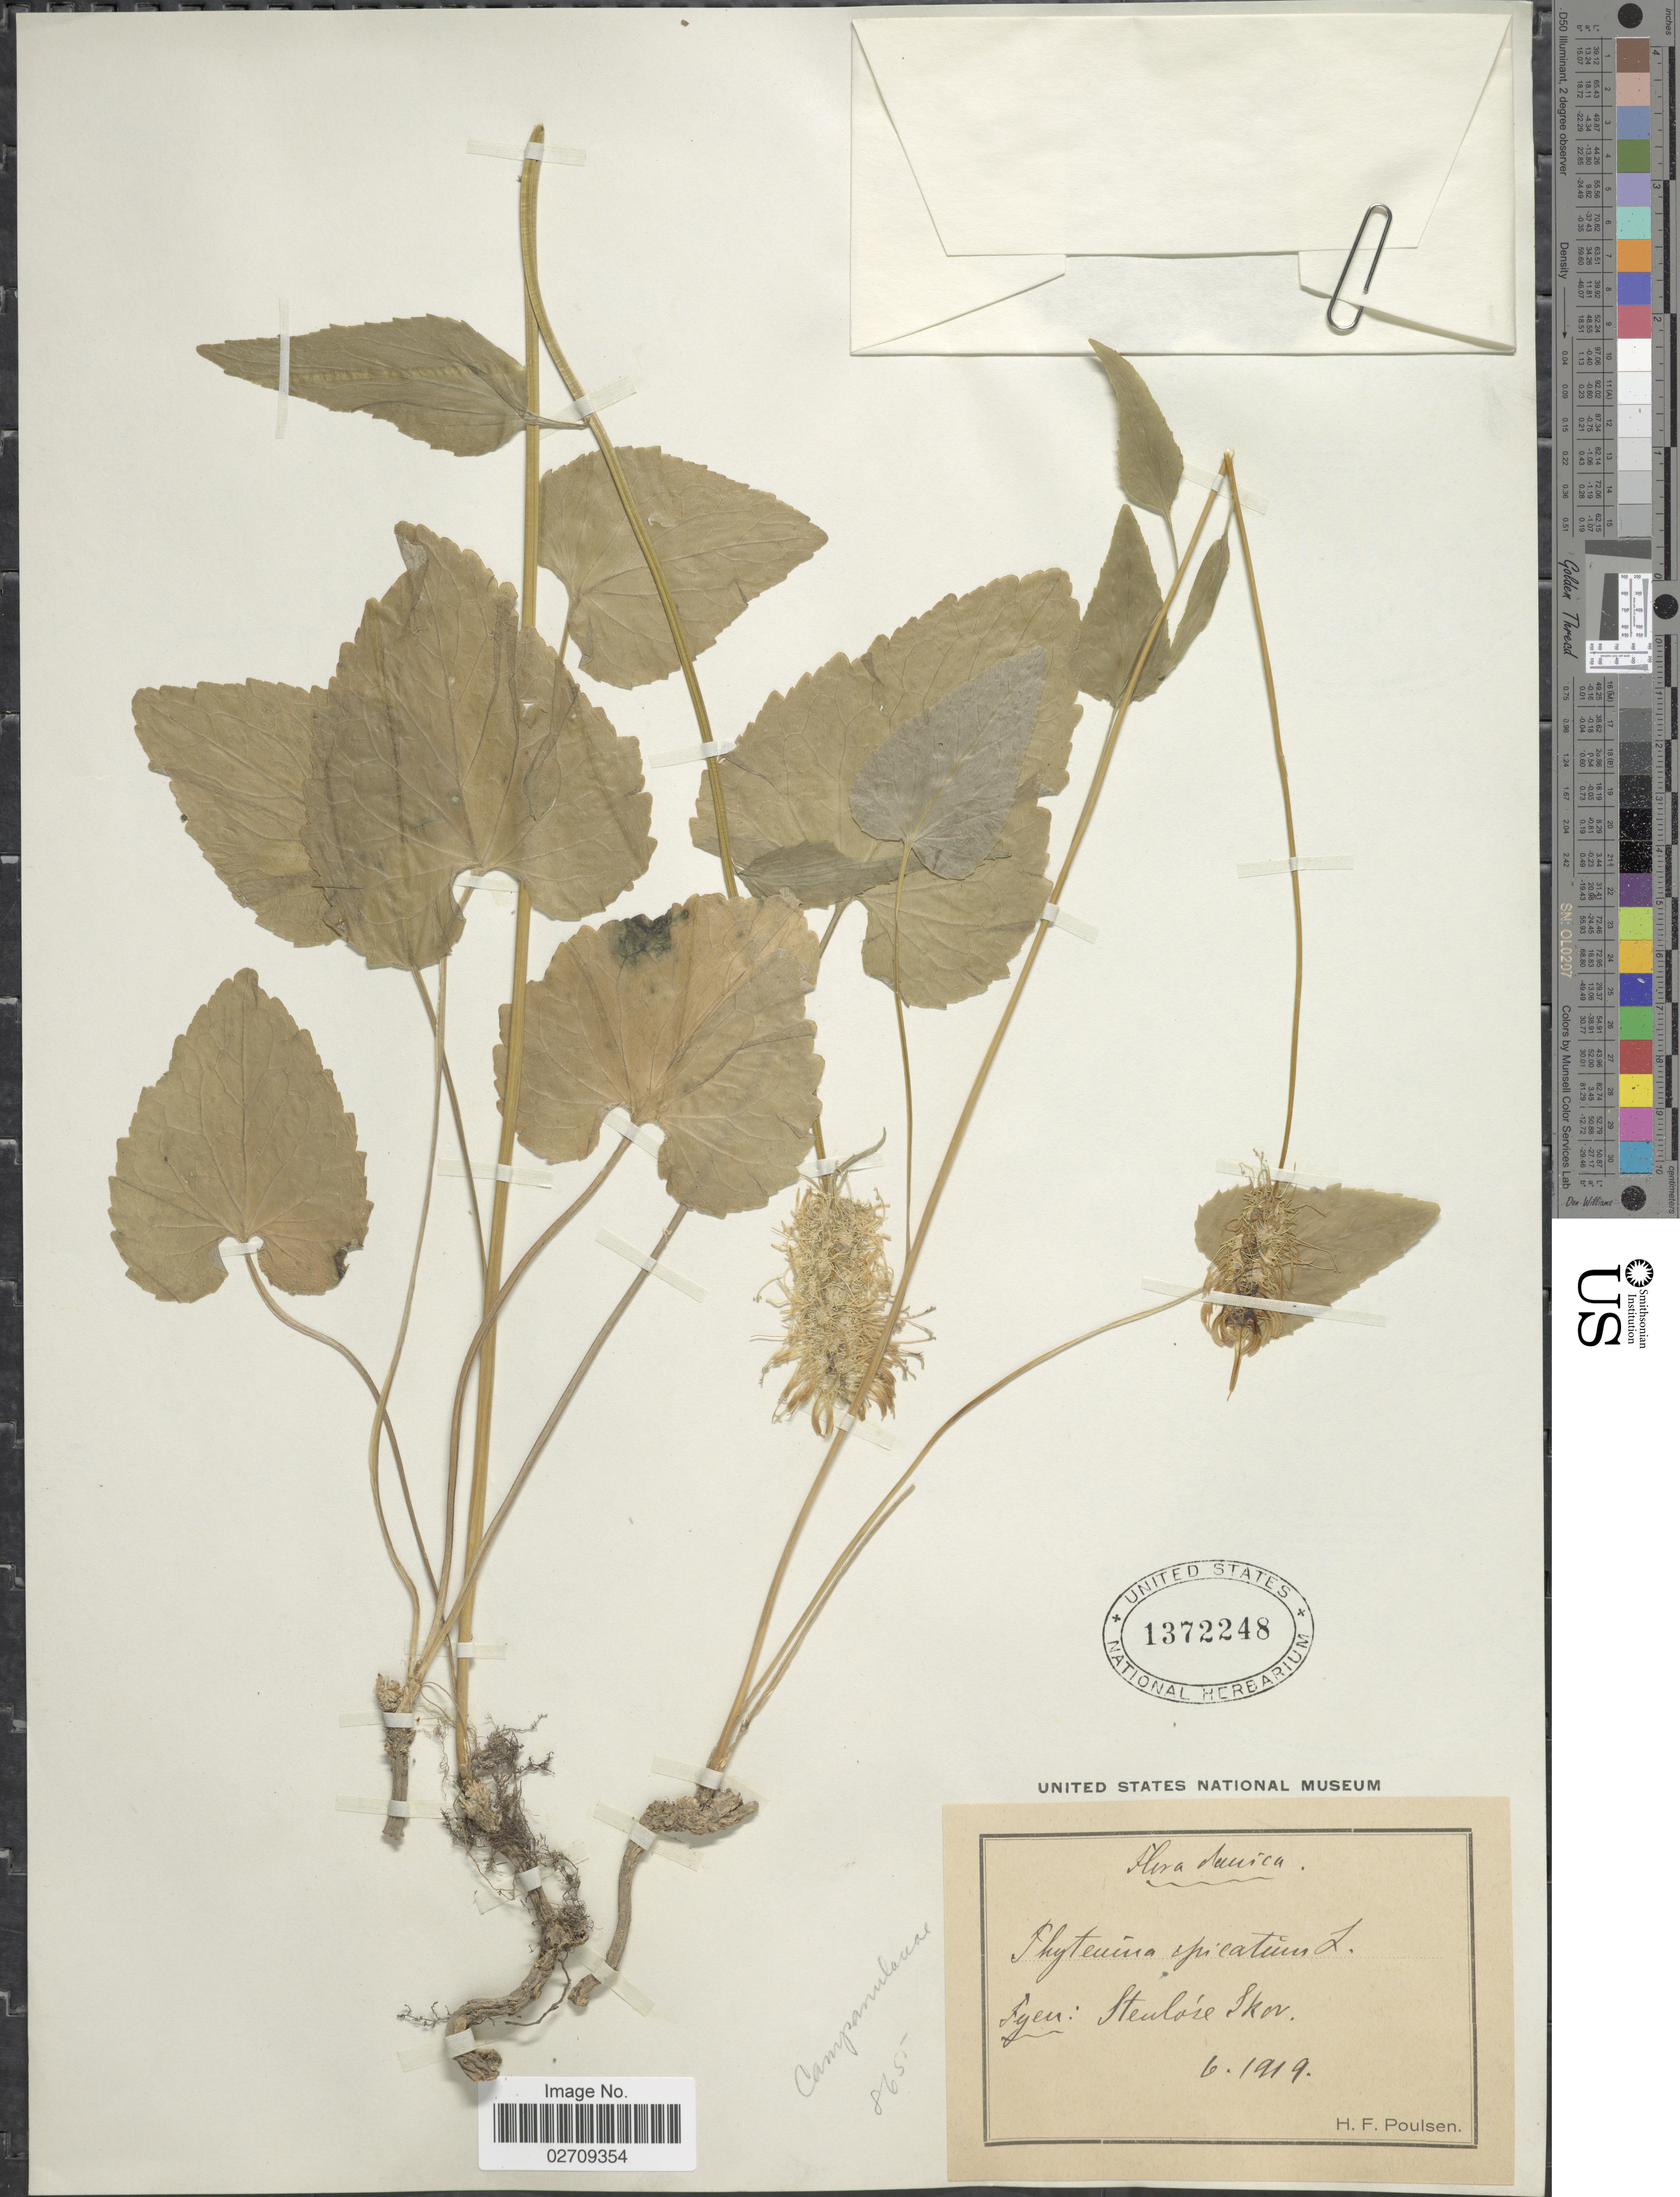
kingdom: Plantae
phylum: Tracheophyta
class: Magnoliopsida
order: Asterales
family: Campanulaceae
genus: Phyteuma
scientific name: Phyteuma spicatum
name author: L.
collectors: H. Poulsen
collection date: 1919-06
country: Denmark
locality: Danica, Fyen: Stenlose, Skov.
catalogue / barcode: US 1372248